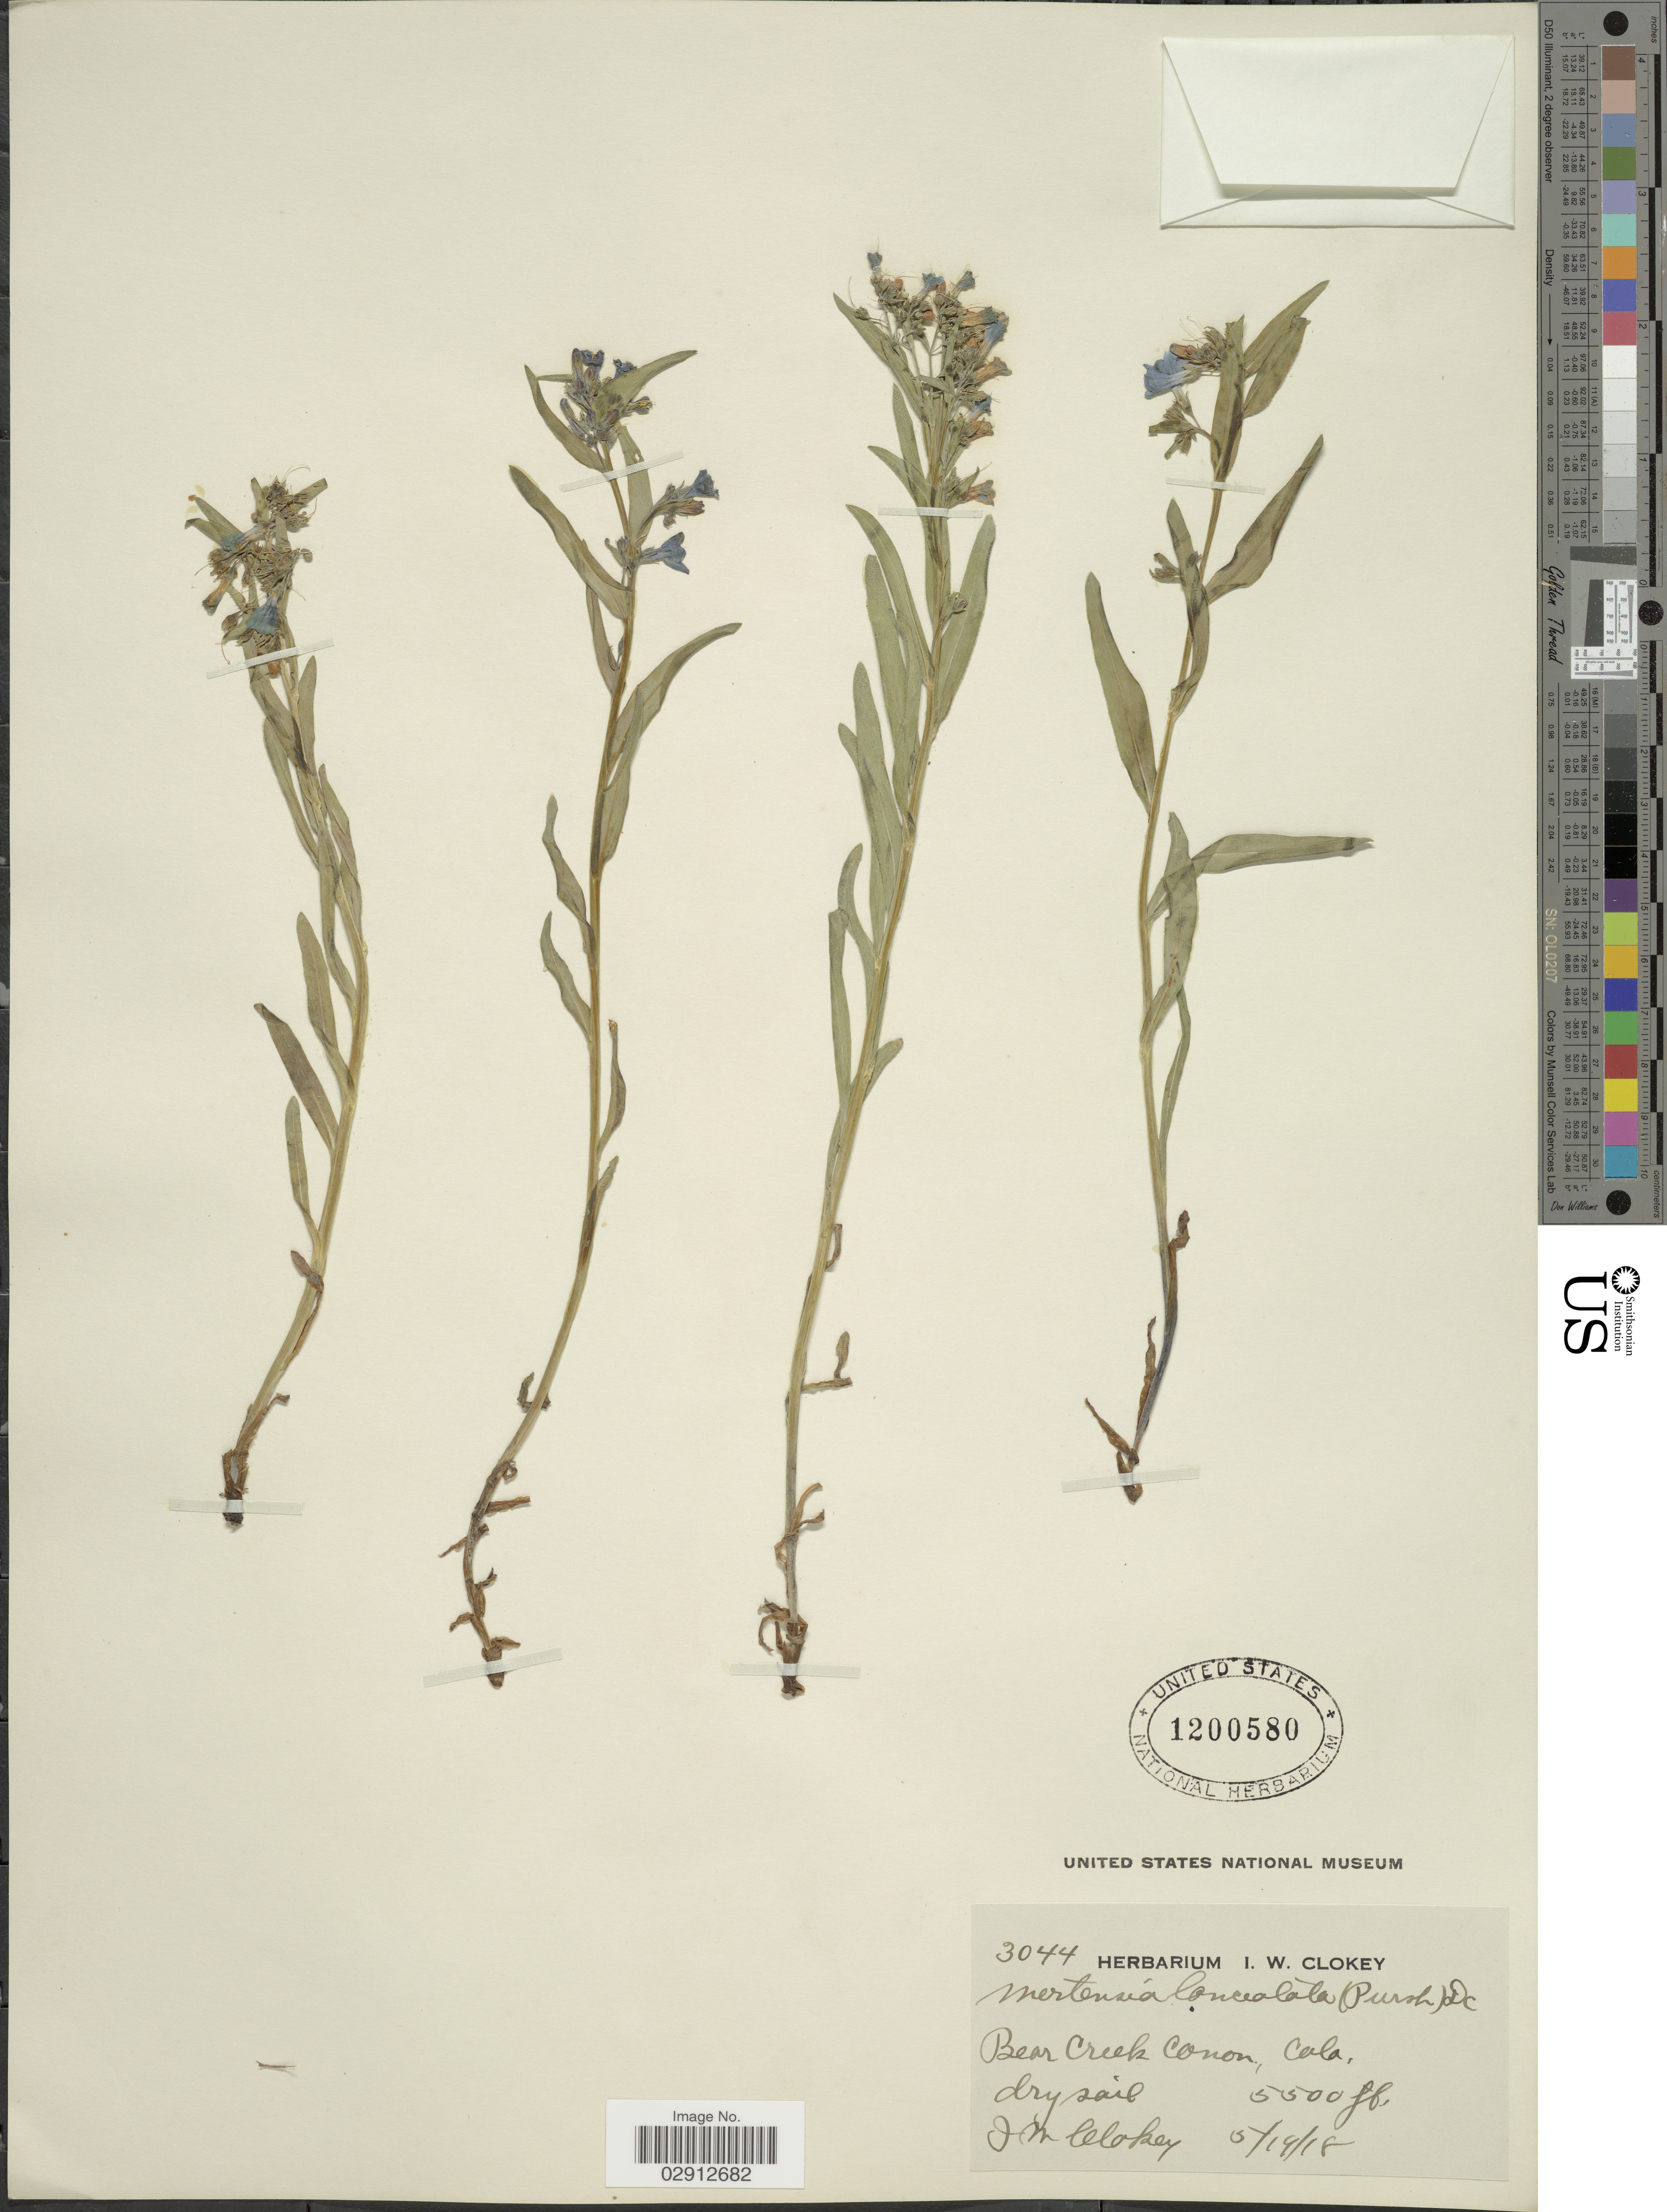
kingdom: Plantae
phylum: Tracheophyta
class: Magnoliopsida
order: Boraginales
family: Boraginaceae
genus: Mertensia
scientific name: Mertensia lanceolata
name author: (Pursh) DC. ex A. DC.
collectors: I. W. Clokey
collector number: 3044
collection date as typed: Transcribed d/m/y: 19/5/18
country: United States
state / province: Colorado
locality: Bear Creek Canon, Colo.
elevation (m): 1676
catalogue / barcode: US 1200580